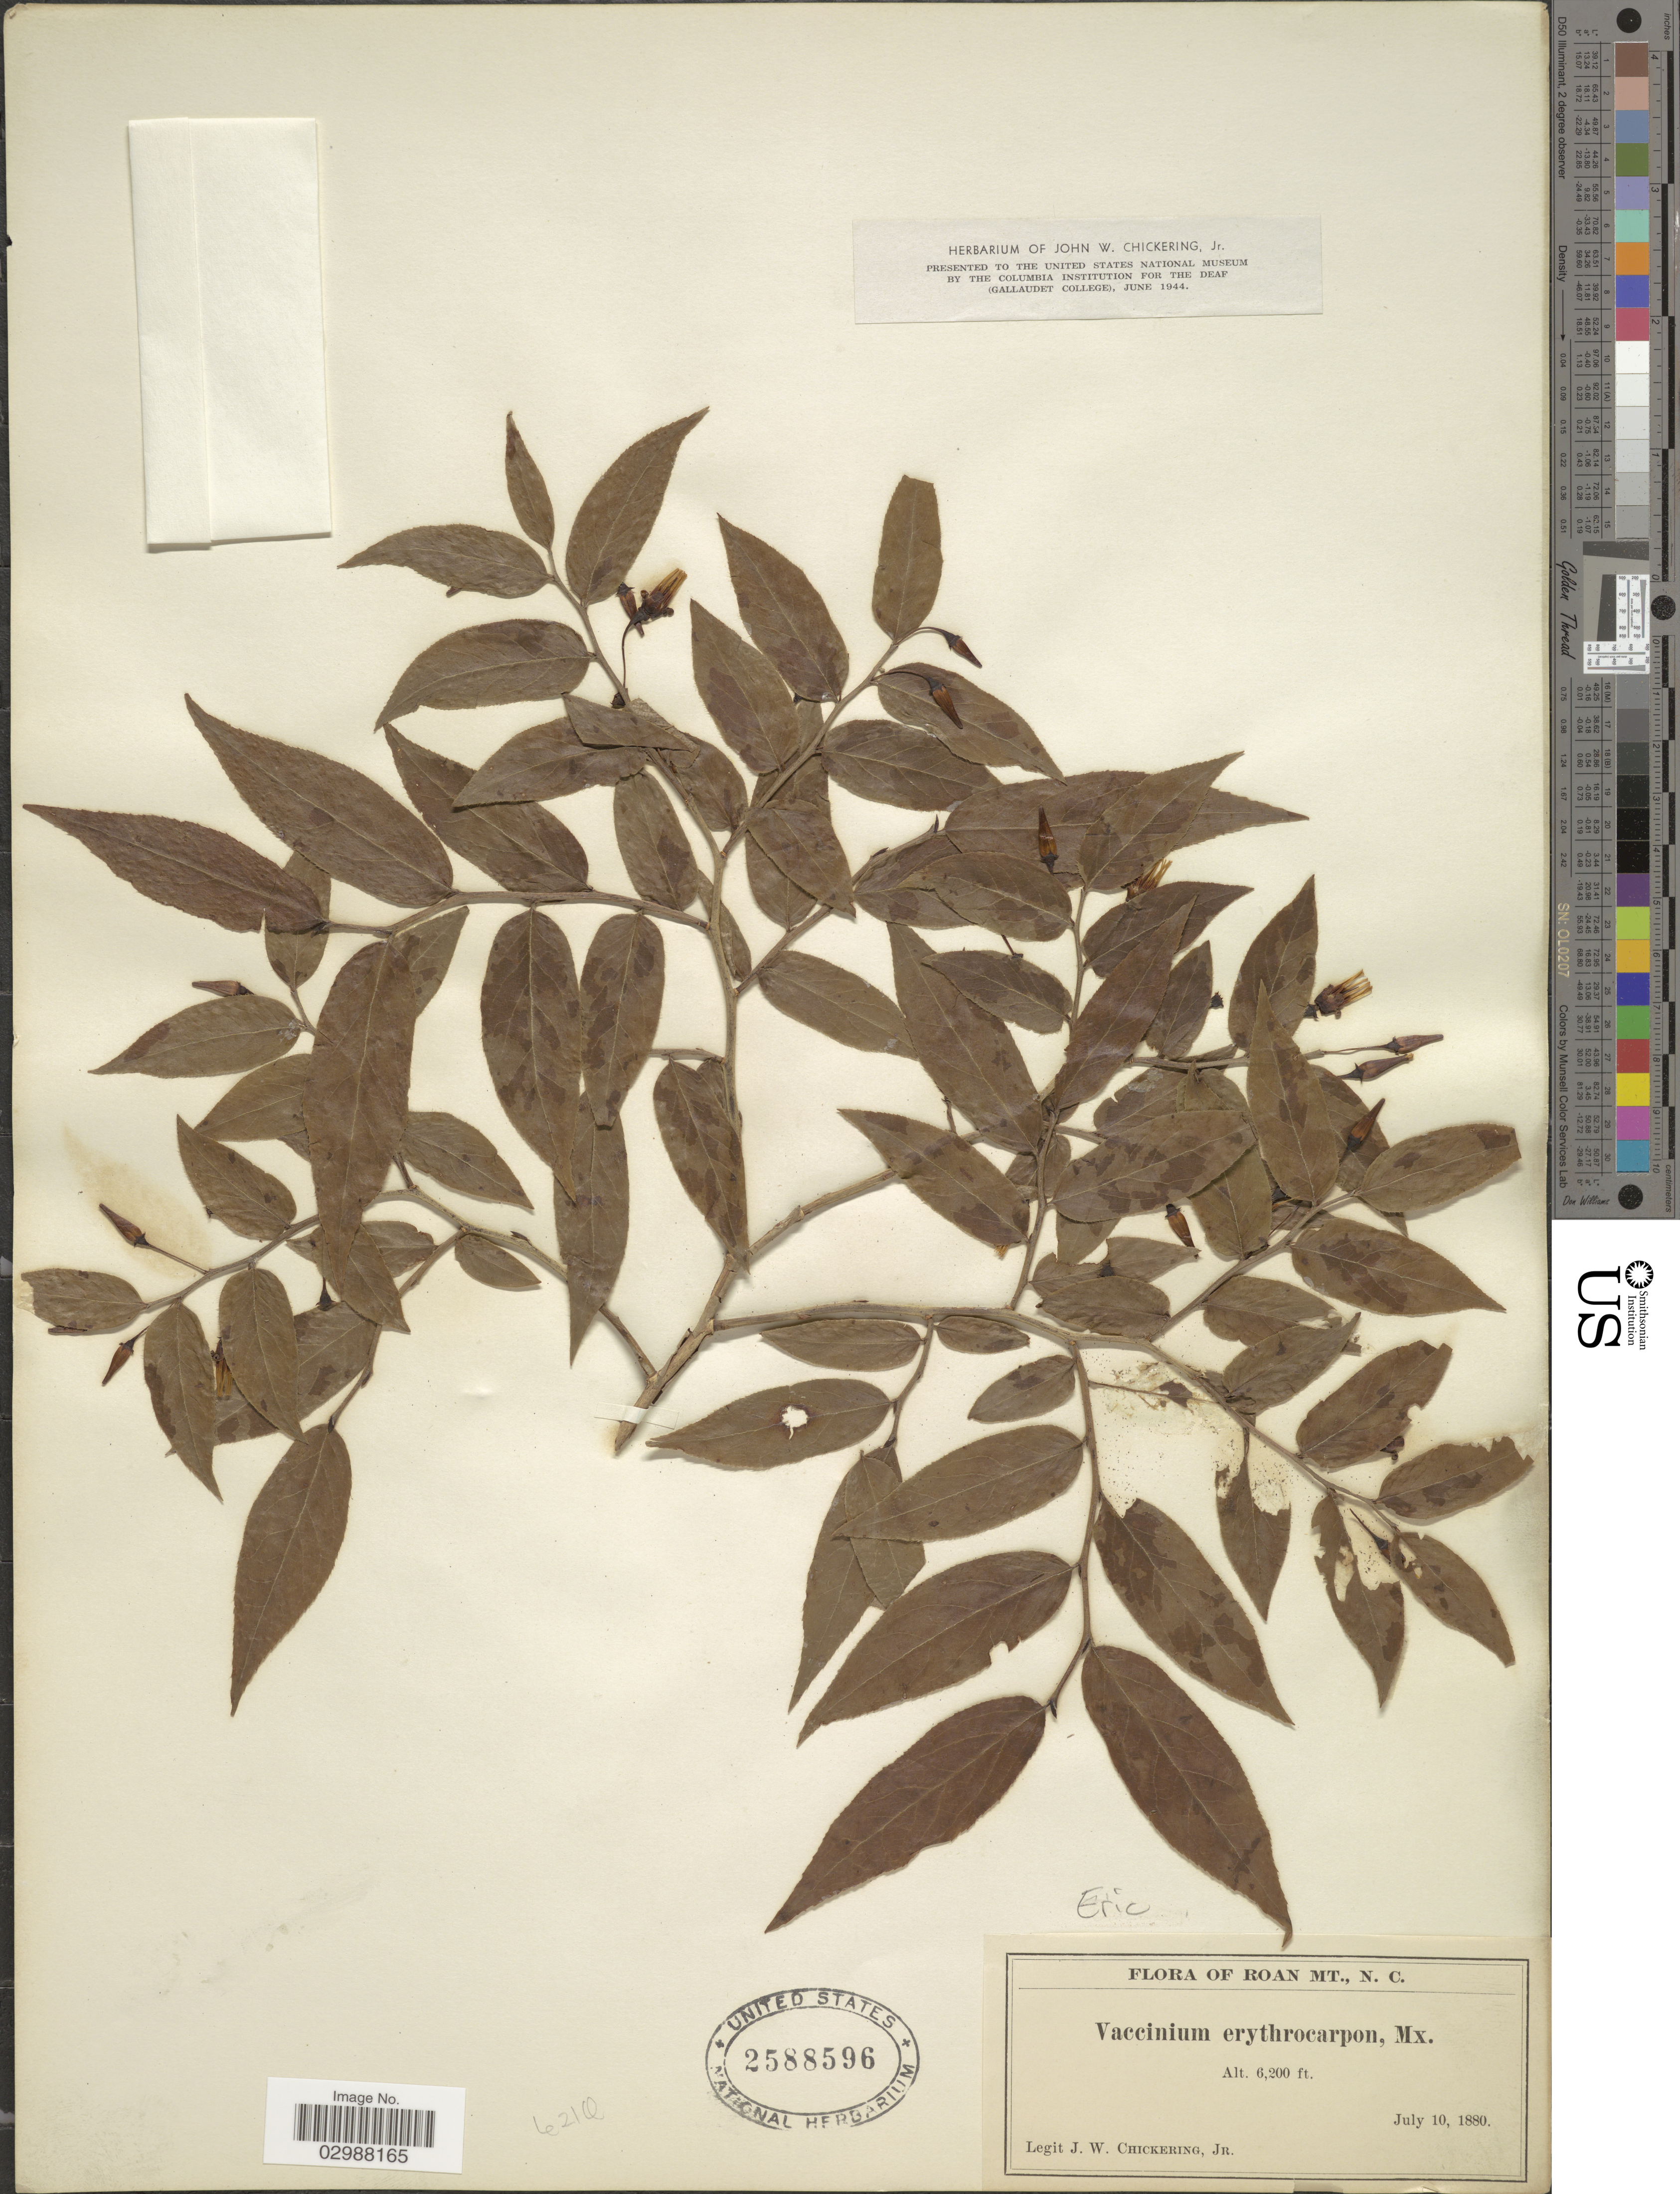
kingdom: Plantae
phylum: Tracheophyta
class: Magnoliopsida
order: Ericales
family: Ericaceae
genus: Vaccinium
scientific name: Vaccinium erythrocarpum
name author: Michx.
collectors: J. Chickering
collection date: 1880-07-10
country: United States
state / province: North Carolina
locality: Roan Mt.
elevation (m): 1890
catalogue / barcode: US 2588596